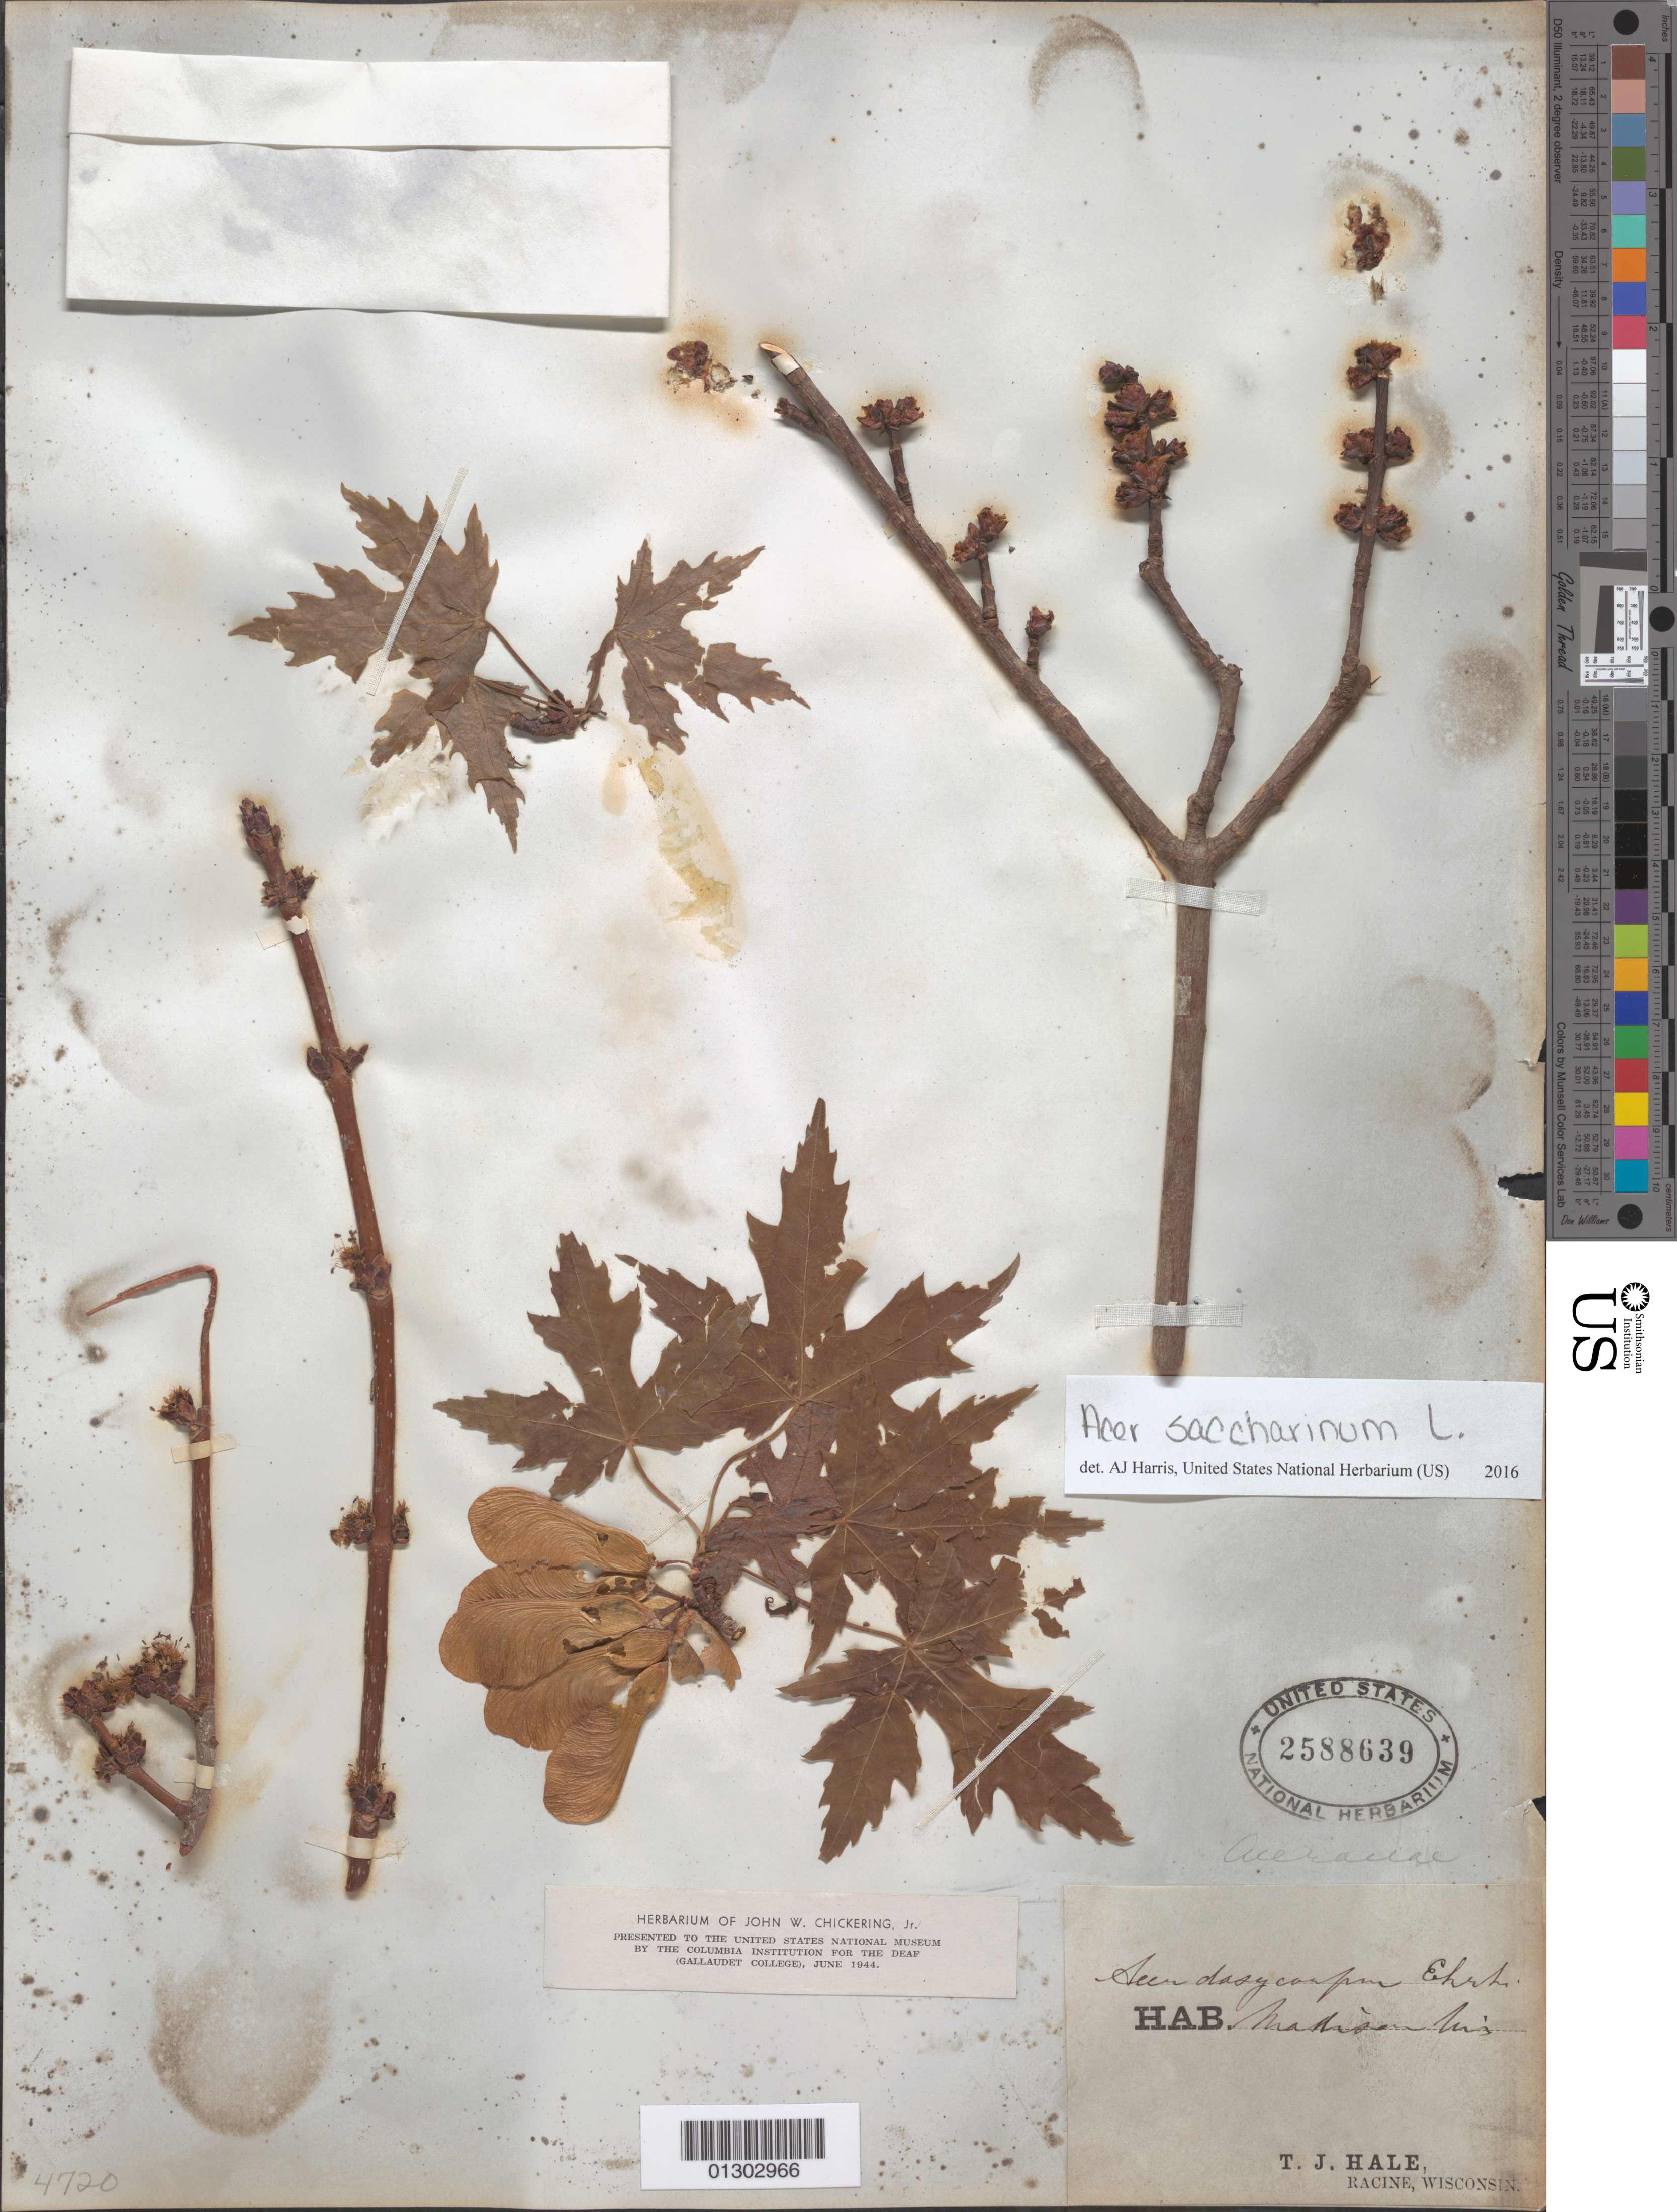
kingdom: Plantae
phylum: Tracheophyta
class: Magnoliopsida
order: Sapindales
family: Sapindaceae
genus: Acer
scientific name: Acer dasycarpum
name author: Ehrh.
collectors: T. Hale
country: United States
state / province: Wisconsin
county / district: Dane County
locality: Madison.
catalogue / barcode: US 2588639